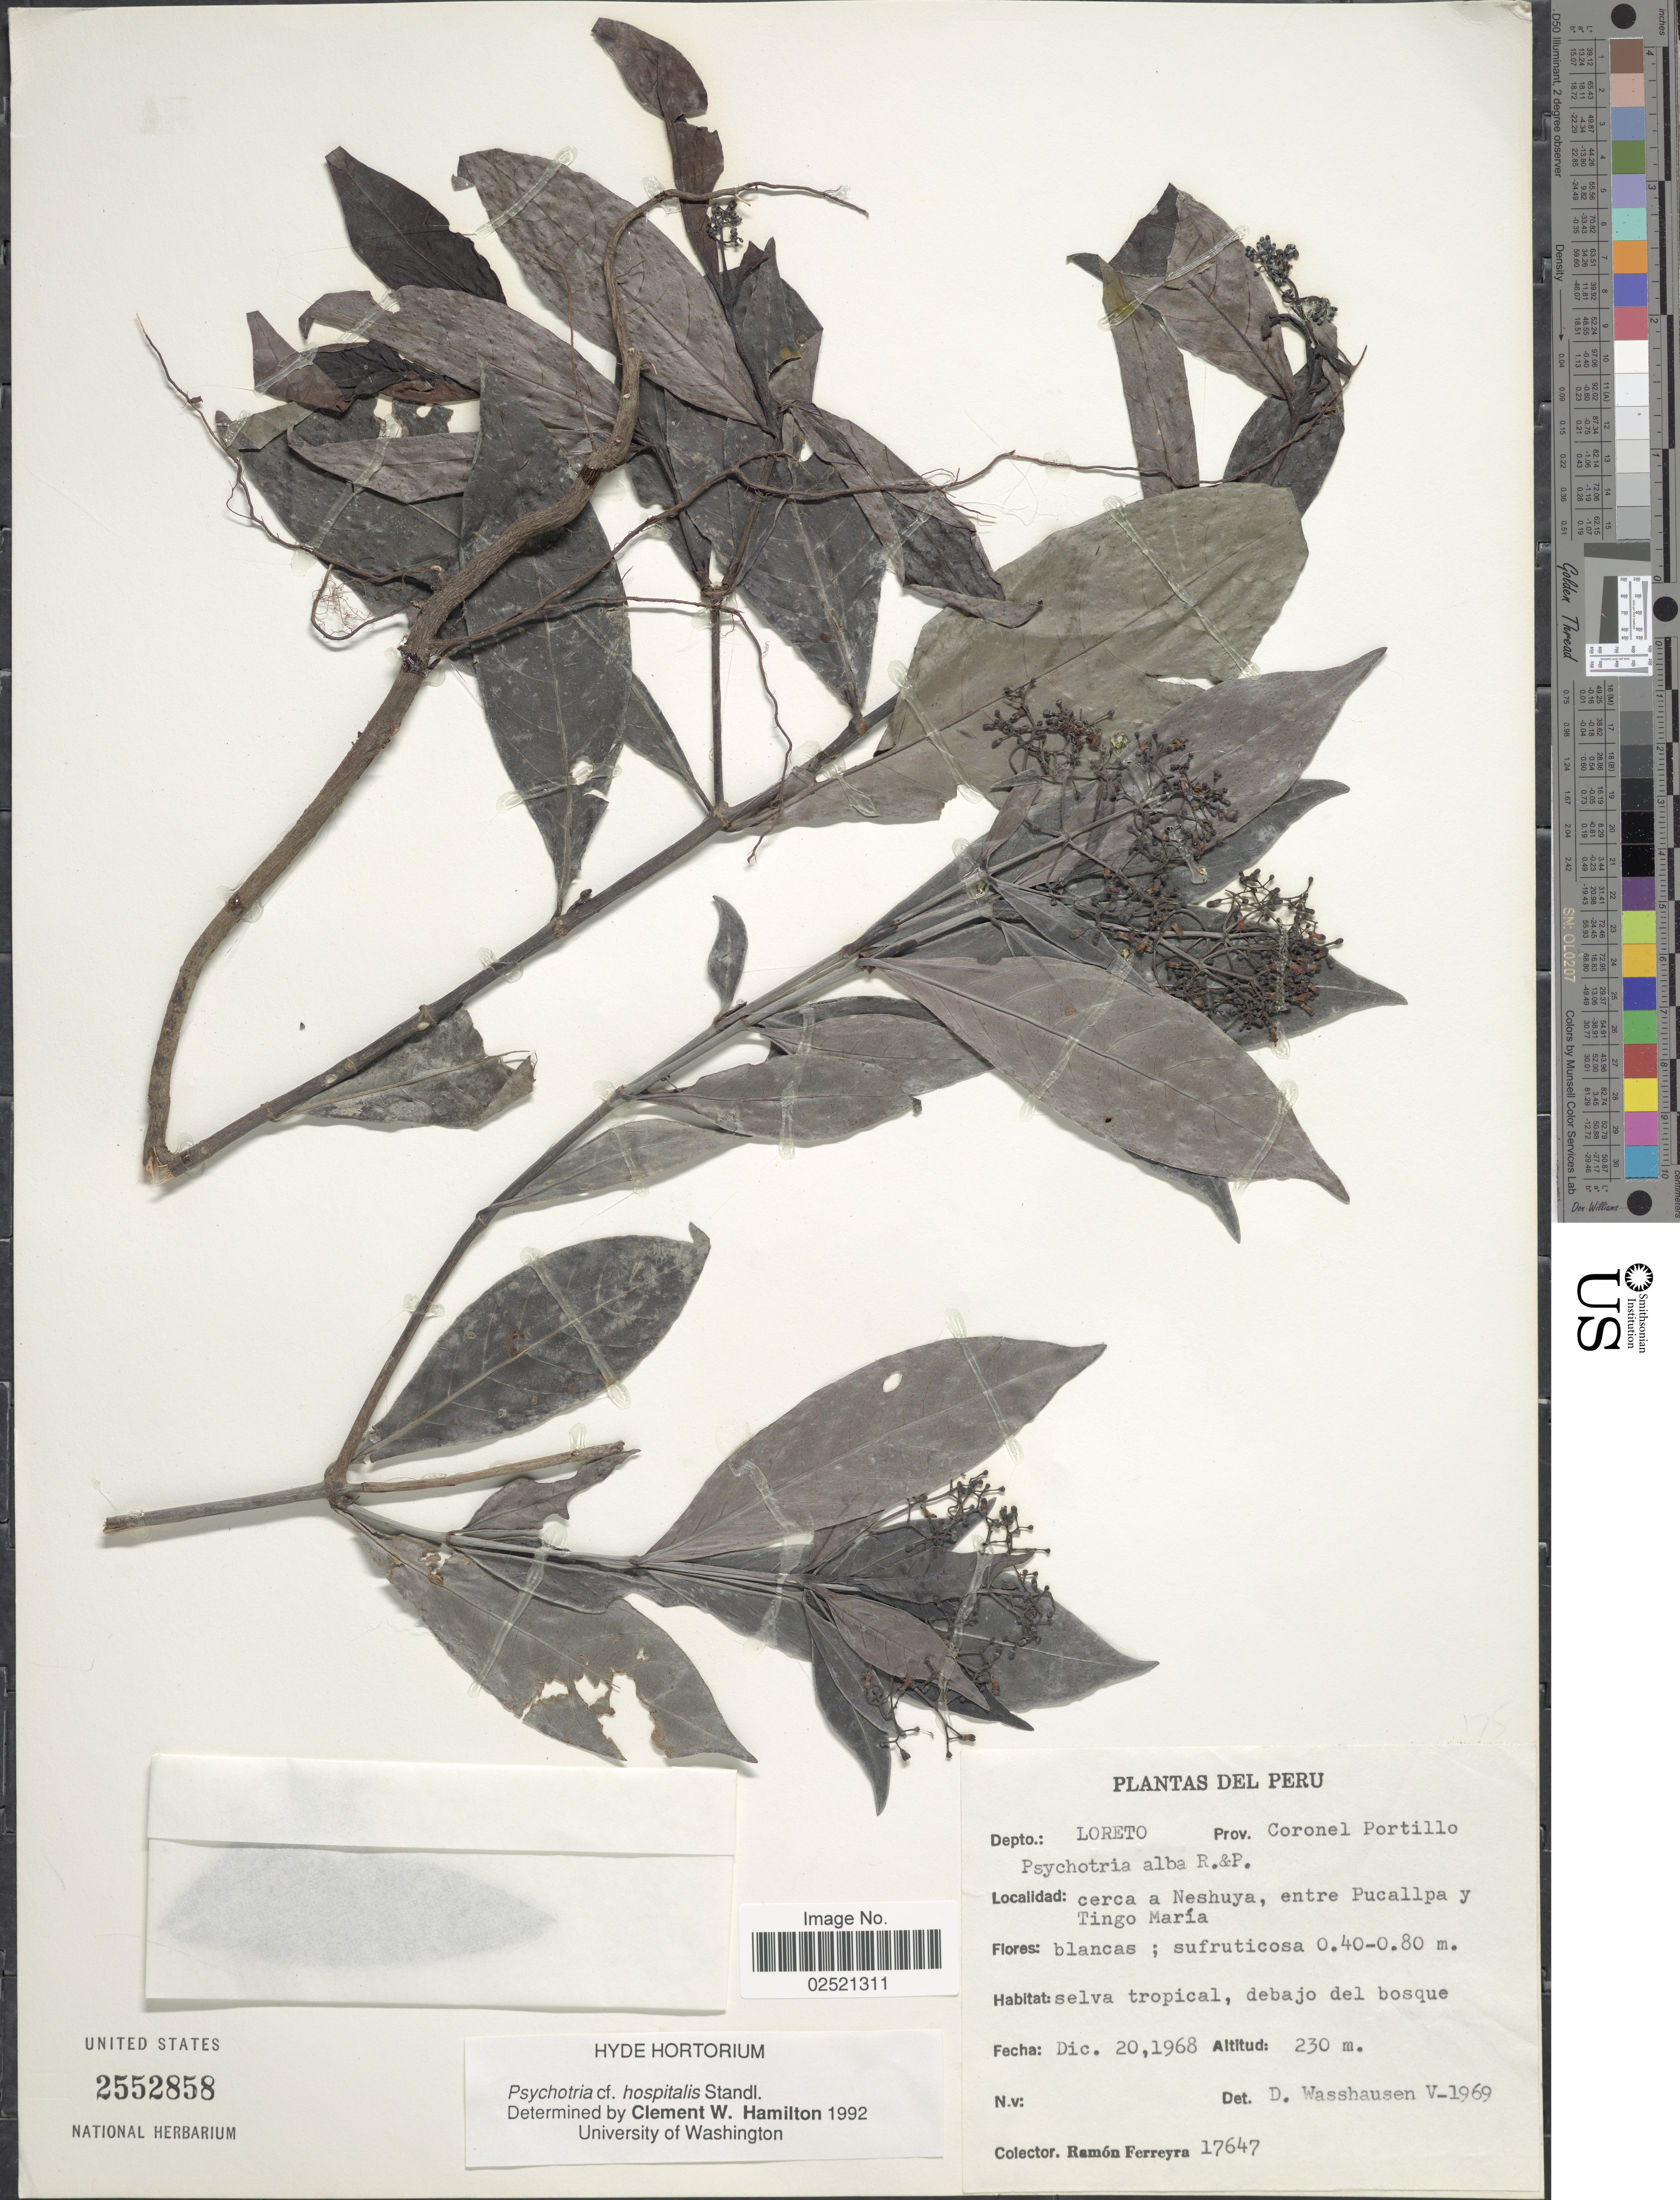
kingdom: Plantae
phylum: Tracheophyta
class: Magnoliopsida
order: Gentianales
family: Rubiaceae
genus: Psychotria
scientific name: Psychotria hospitalis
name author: Standl.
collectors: R. A. Ferreyra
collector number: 17647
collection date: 1968-12-20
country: Peru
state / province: Loreto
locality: Prov. Coronel Portillo, cerca a Neshuya, entre Pucallpa y Tingo Maria.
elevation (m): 230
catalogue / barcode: US 2552858